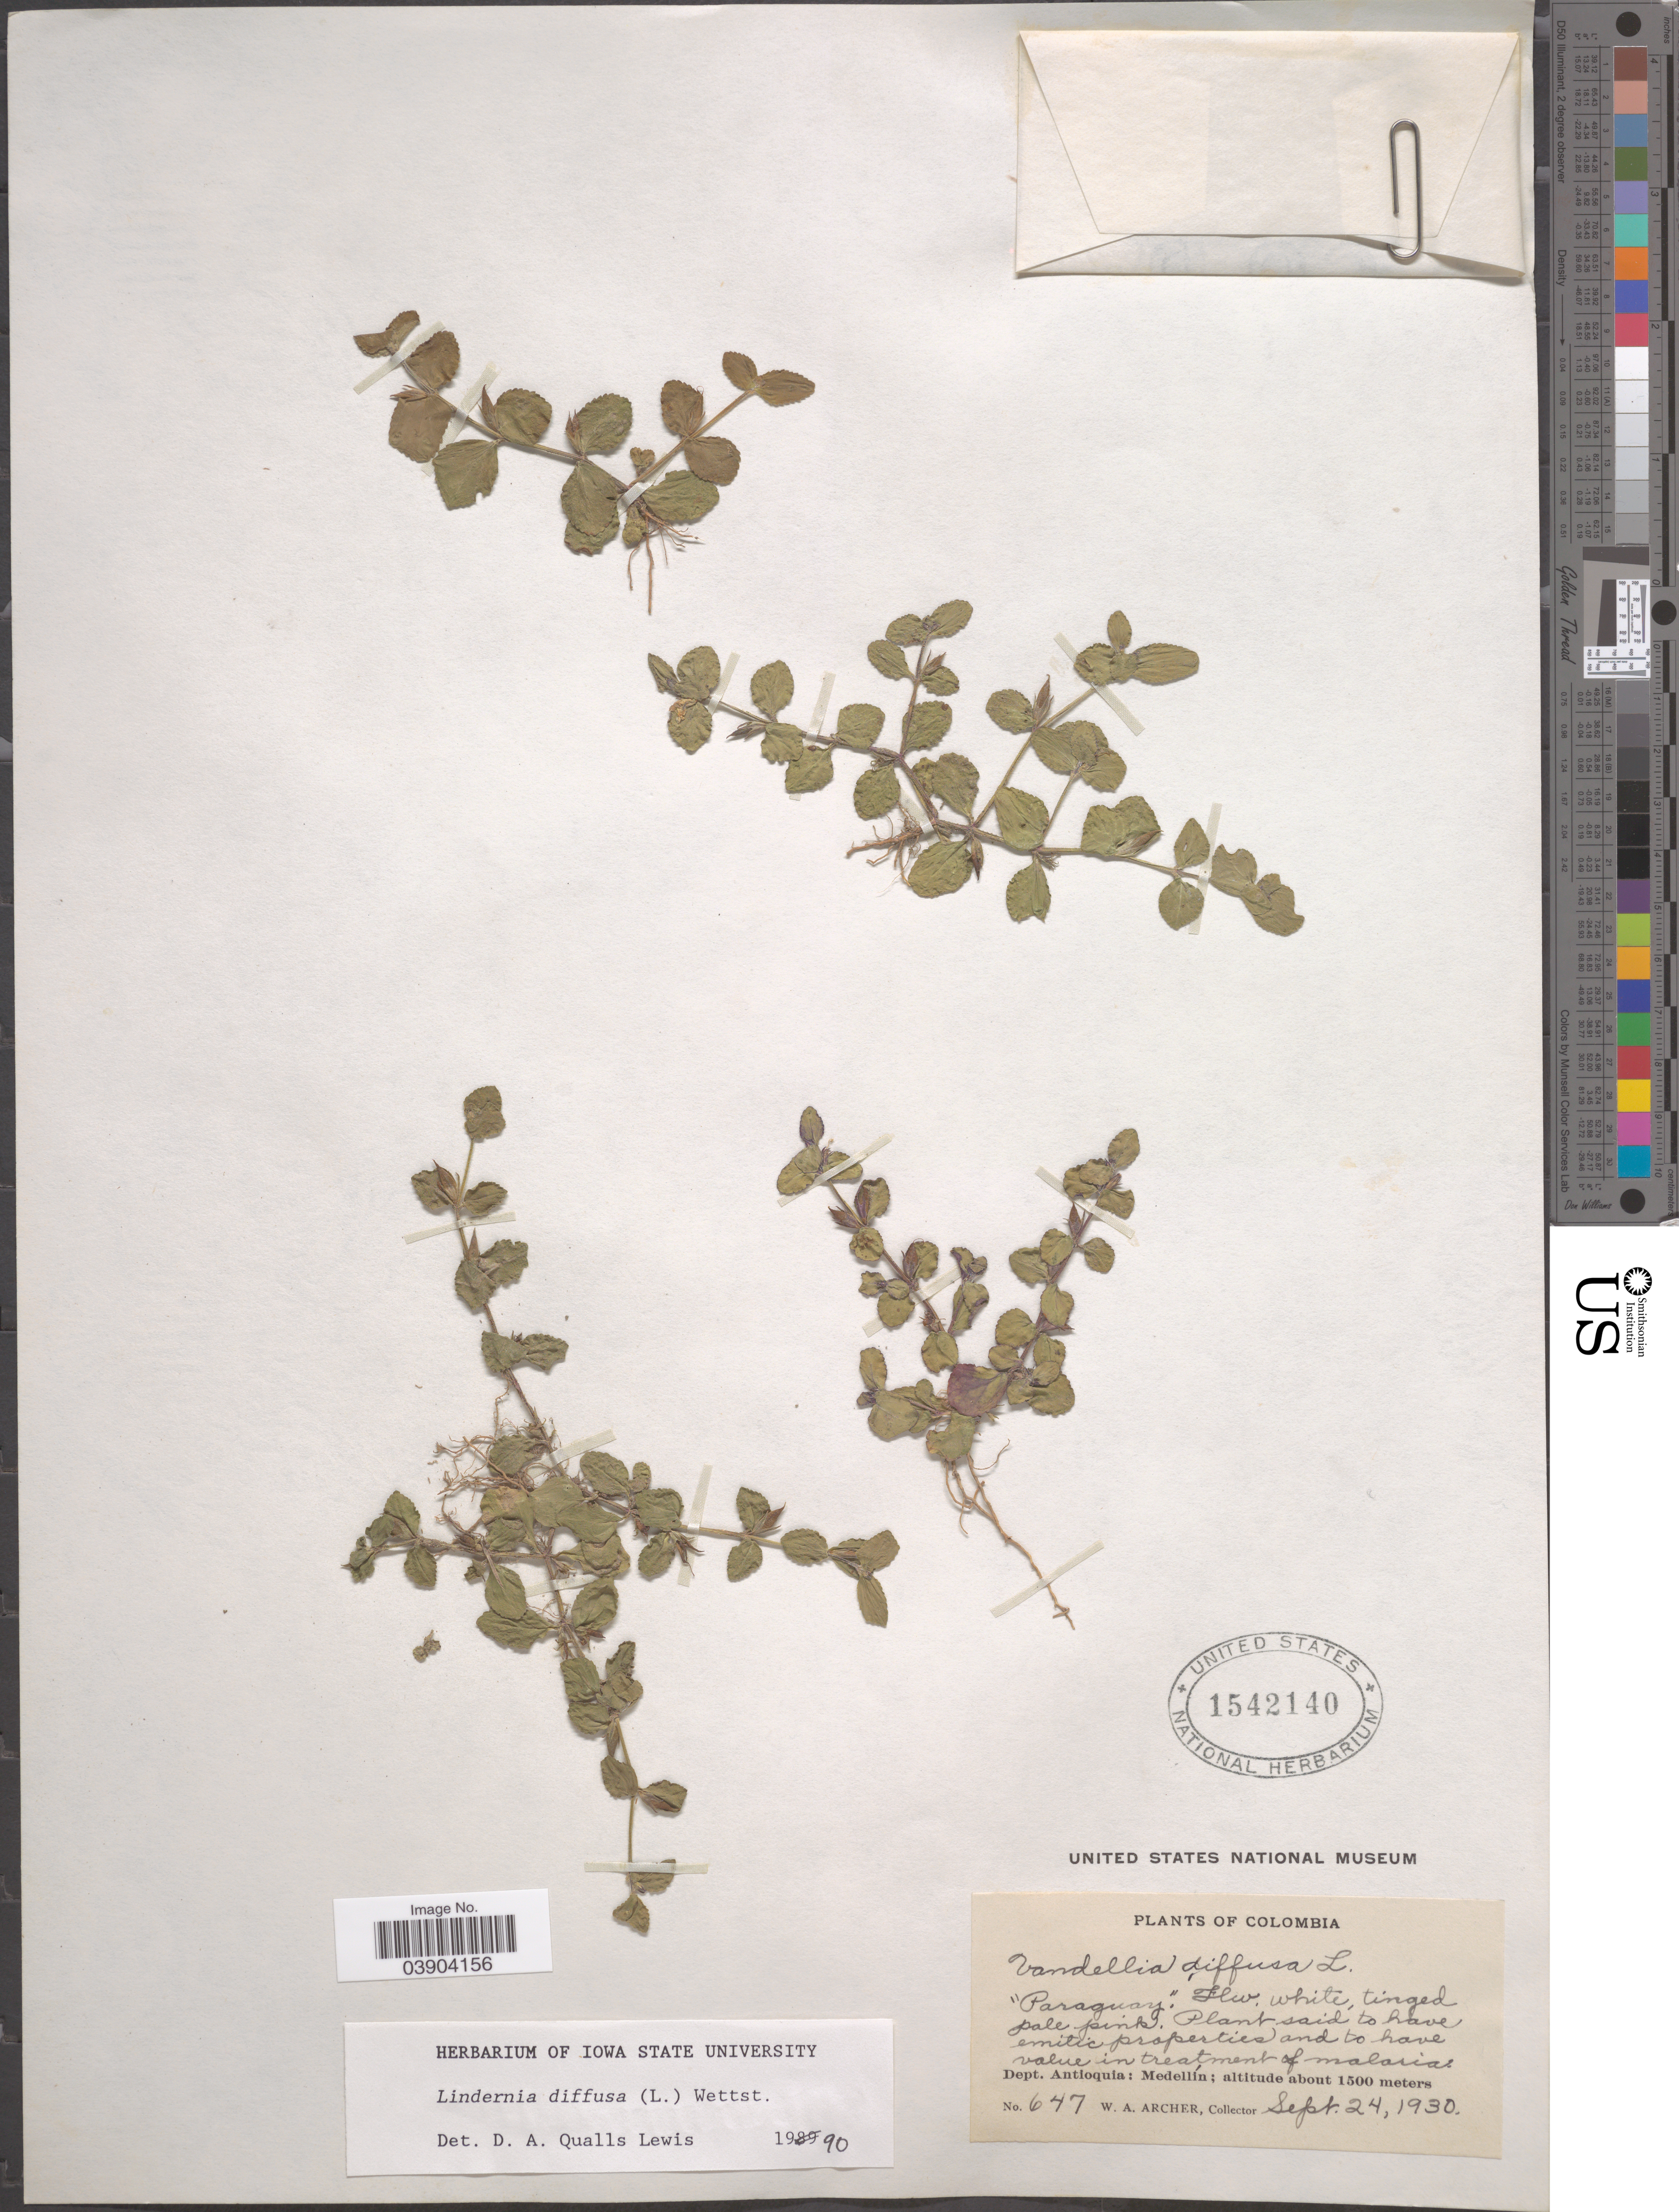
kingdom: Plantae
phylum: Tracheophyta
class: Magnoliopsida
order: Lamiales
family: Linderniaceae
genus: Lindernia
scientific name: Lindernia diffusa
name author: (L.) Wettst.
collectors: W. Archer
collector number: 647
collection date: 1930-09-24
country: Colombia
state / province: Antioquia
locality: Dept. Antioquia: Medellín.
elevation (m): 1500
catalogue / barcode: US 1542140